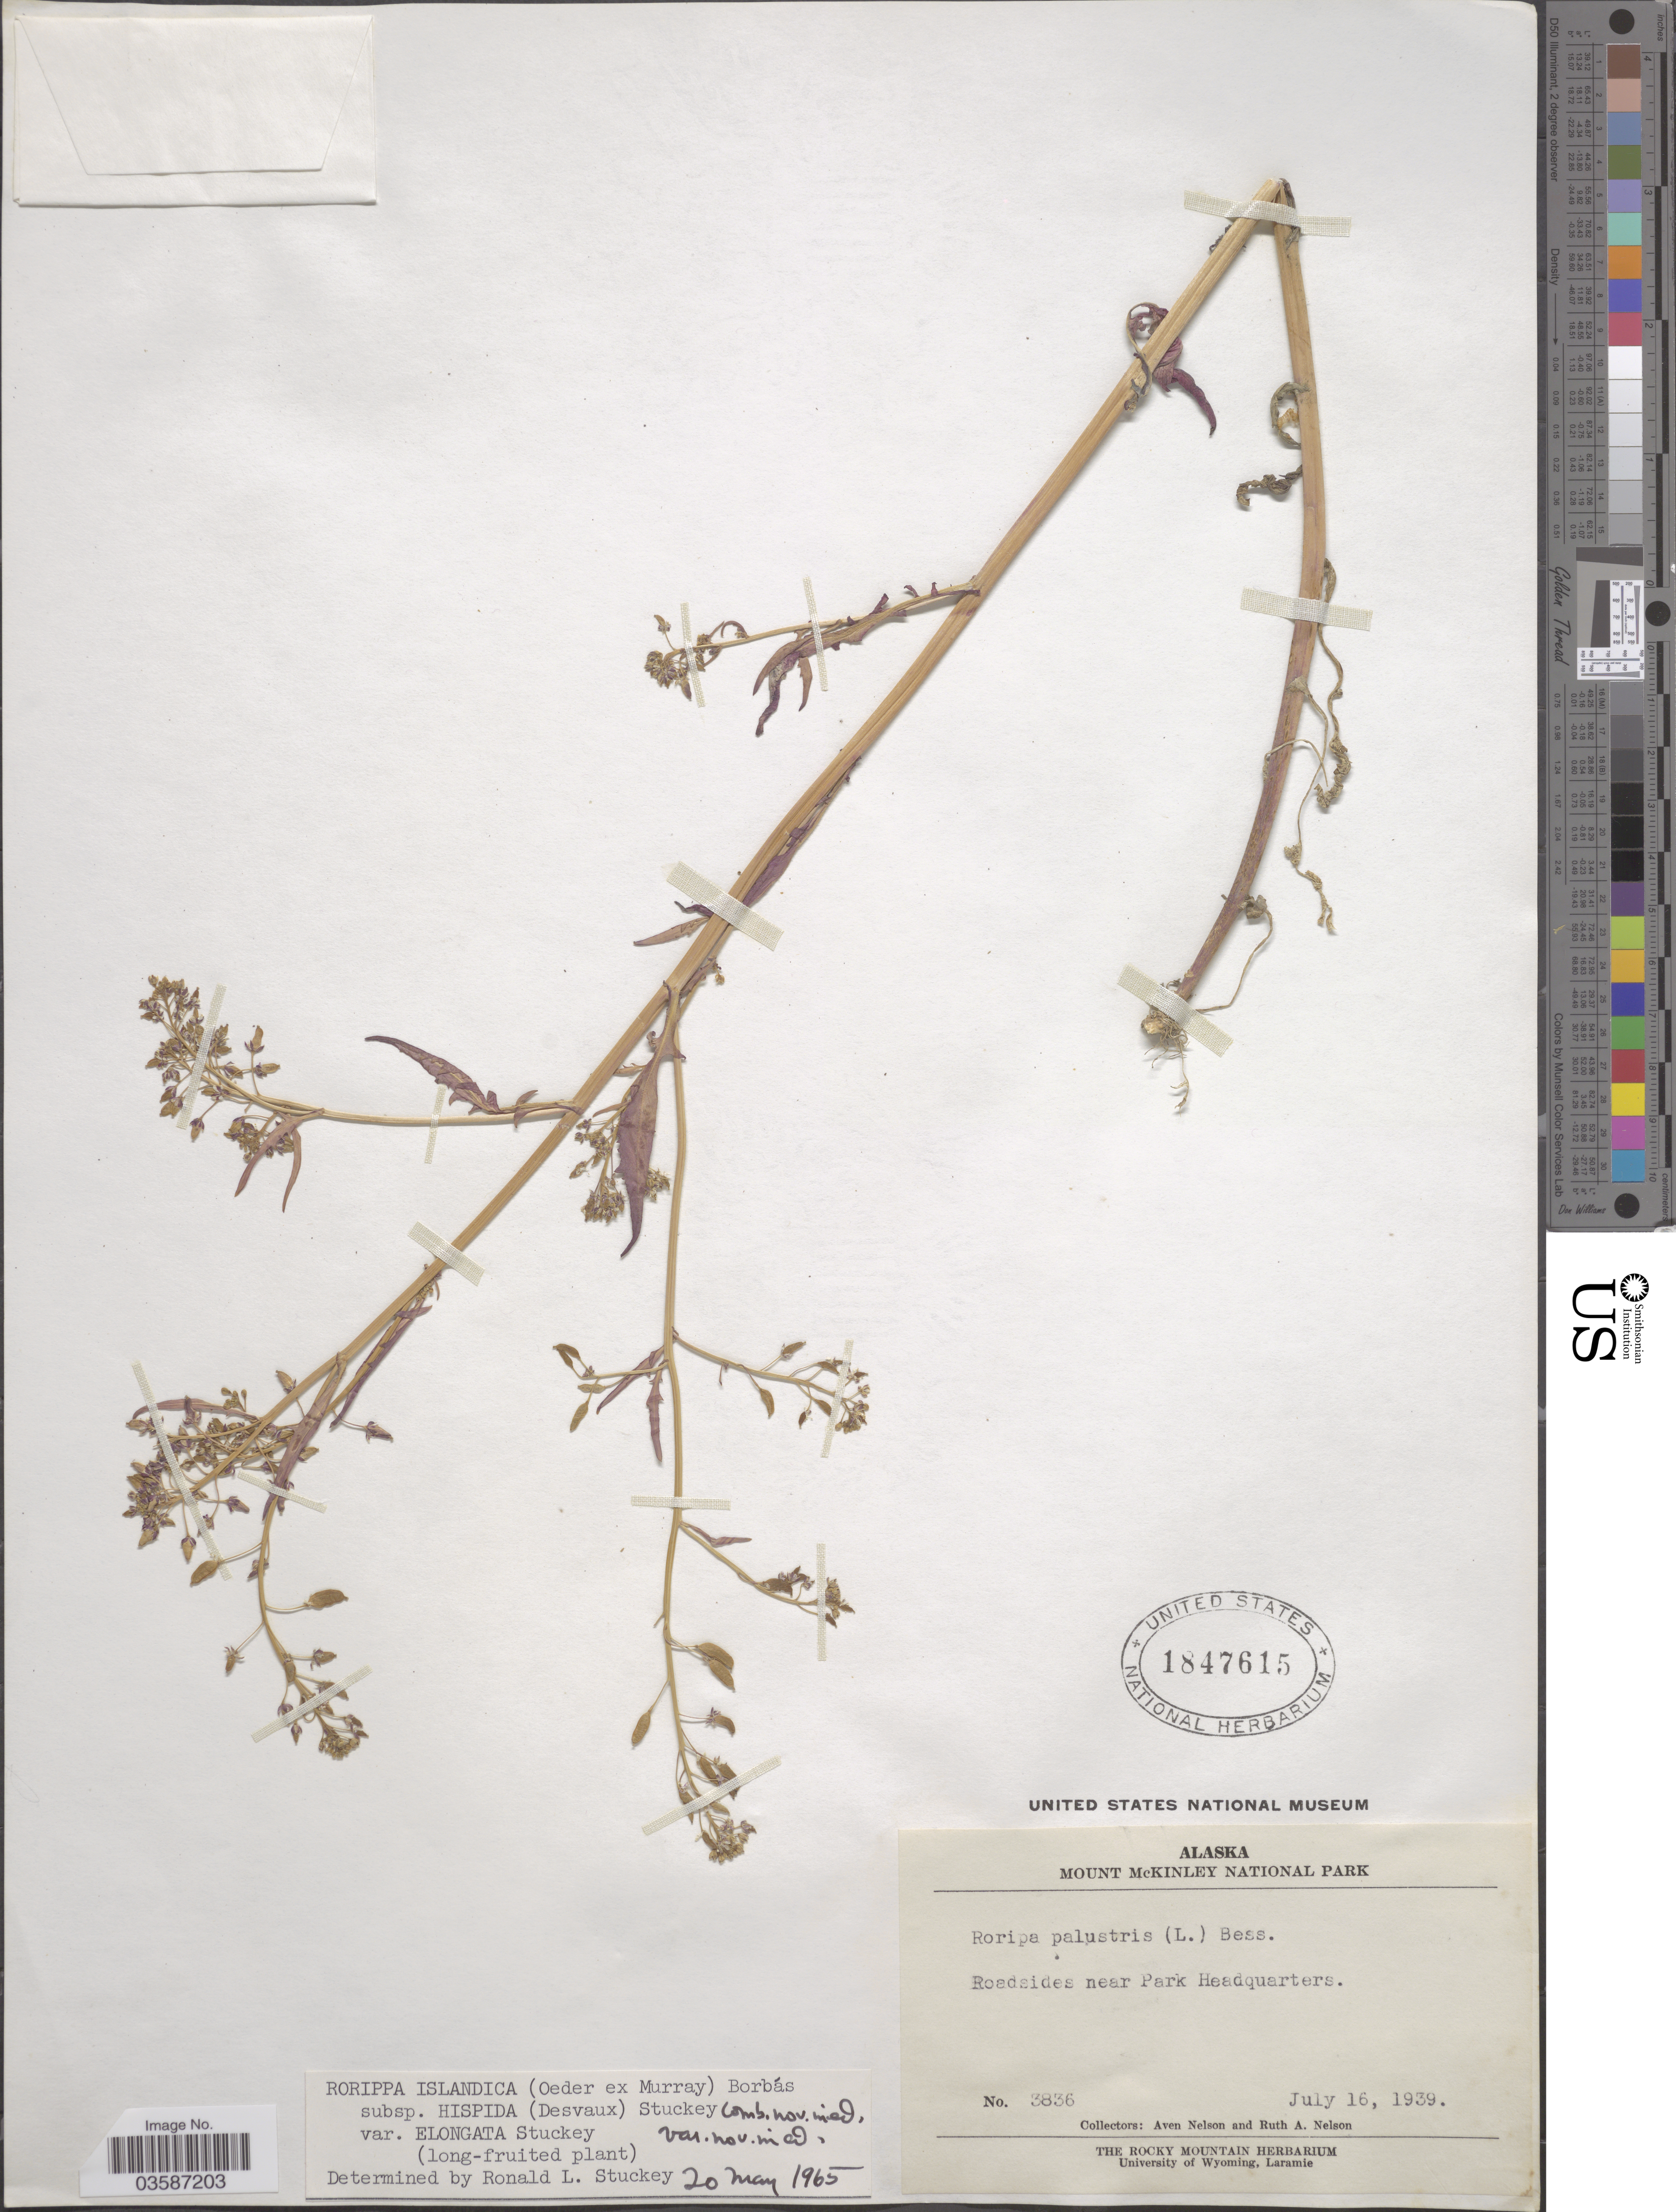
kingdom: Plantae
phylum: Tracheophyta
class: Magnoliopsida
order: Brassicales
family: Brassicaceae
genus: Rorippa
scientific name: Rorippa islandica var. elongata Stuckey var. nov. ined.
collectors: A. Nelson & R. A. Nelson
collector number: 3836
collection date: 1939-07-16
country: United States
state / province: Alaska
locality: Mount McKinley National Park. Roadsides near Park Headquarters.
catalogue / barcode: US 1847615